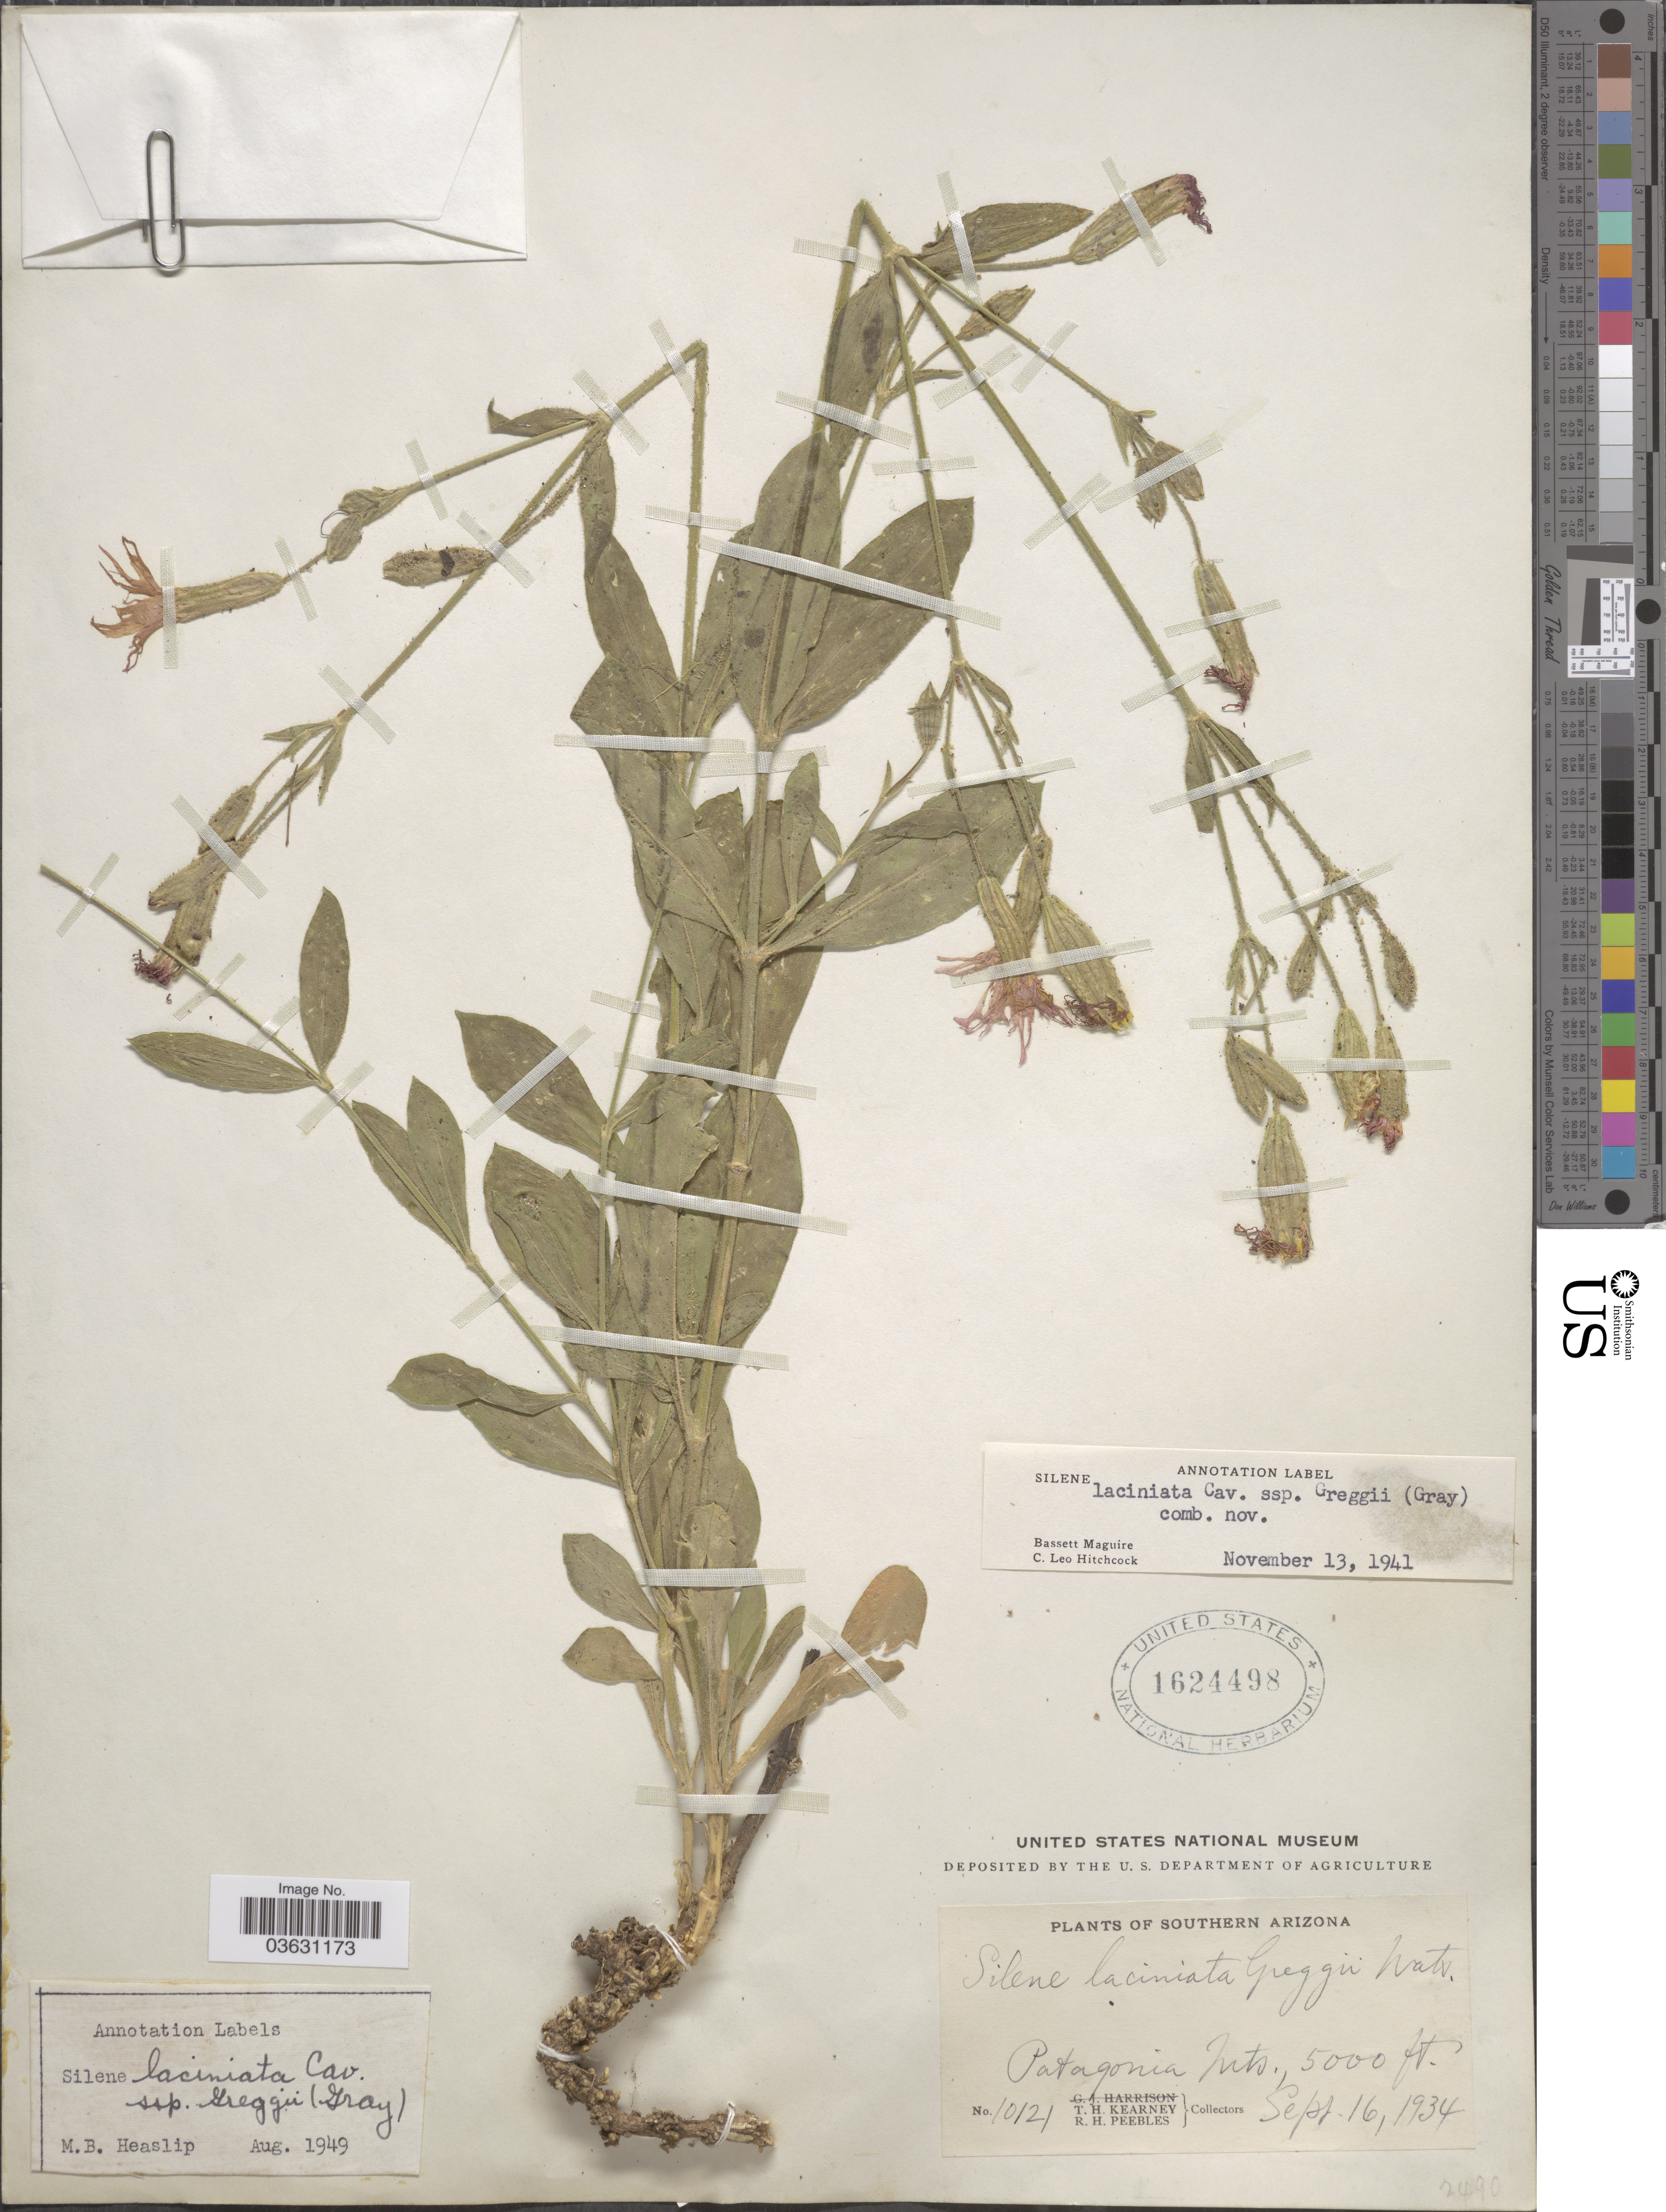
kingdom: Plantae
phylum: Tracheophyta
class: Magnoliopsida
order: Caryophyllales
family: Caryophyllaceae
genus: Silene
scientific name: Silene laciniata subsp. greggii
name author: (A. Gray) C.L. Hitchc. & Maguire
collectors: T. H. Kearney & R. H. Peebles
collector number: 10121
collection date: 1934-09-16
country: United States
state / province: Arizona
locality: Southern Arizona. Patagonia Mts.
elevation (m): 1524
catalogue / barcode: US 1624498